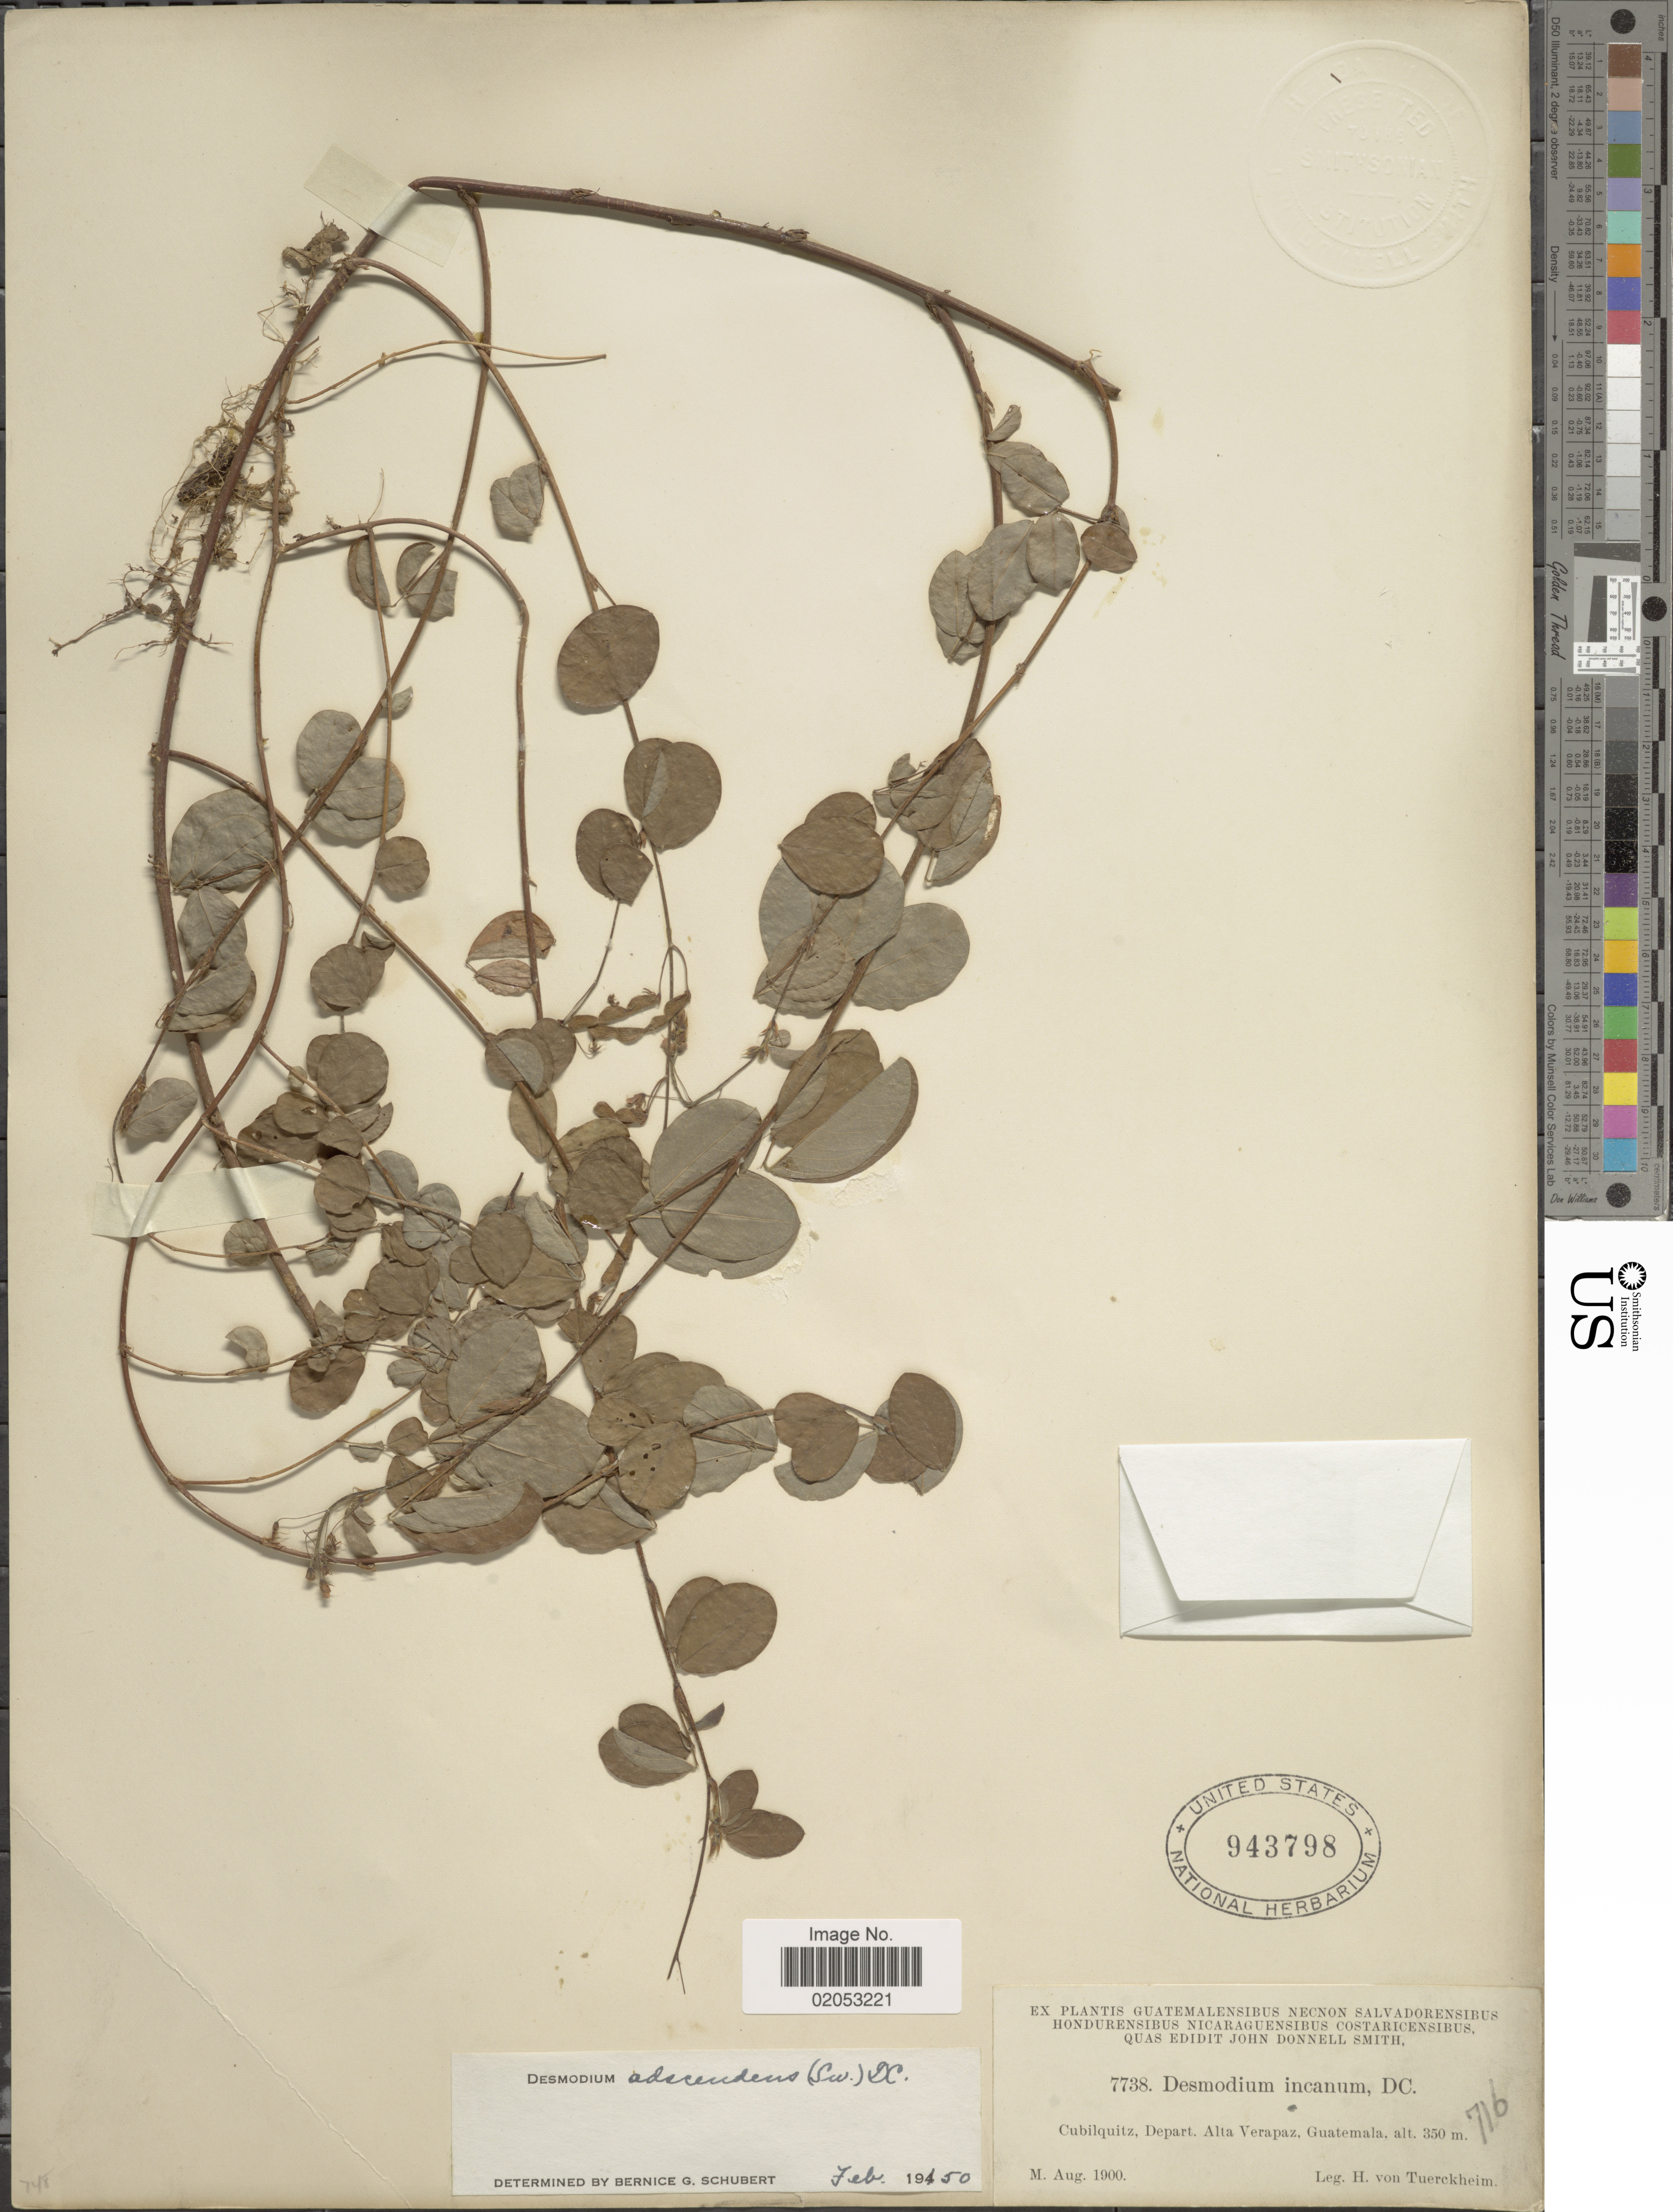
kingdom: Plantae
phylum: Tracheophyta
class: Magnoliopsida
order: Fabales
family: Fabaceae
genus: Grona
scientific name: Grona adscendens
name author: (Sw.) H. Ohashi & K. Ohashi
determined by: Strong, Mark T., (BOT), Smithsonian Institution - National Museum of Natural History (UNITED STATES)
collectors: H. von Türckheim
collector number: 7738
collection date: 1900-08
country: Guatemala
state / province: Alta Verapaz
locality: Cubilquitz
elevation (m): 350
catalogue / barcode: US 943798